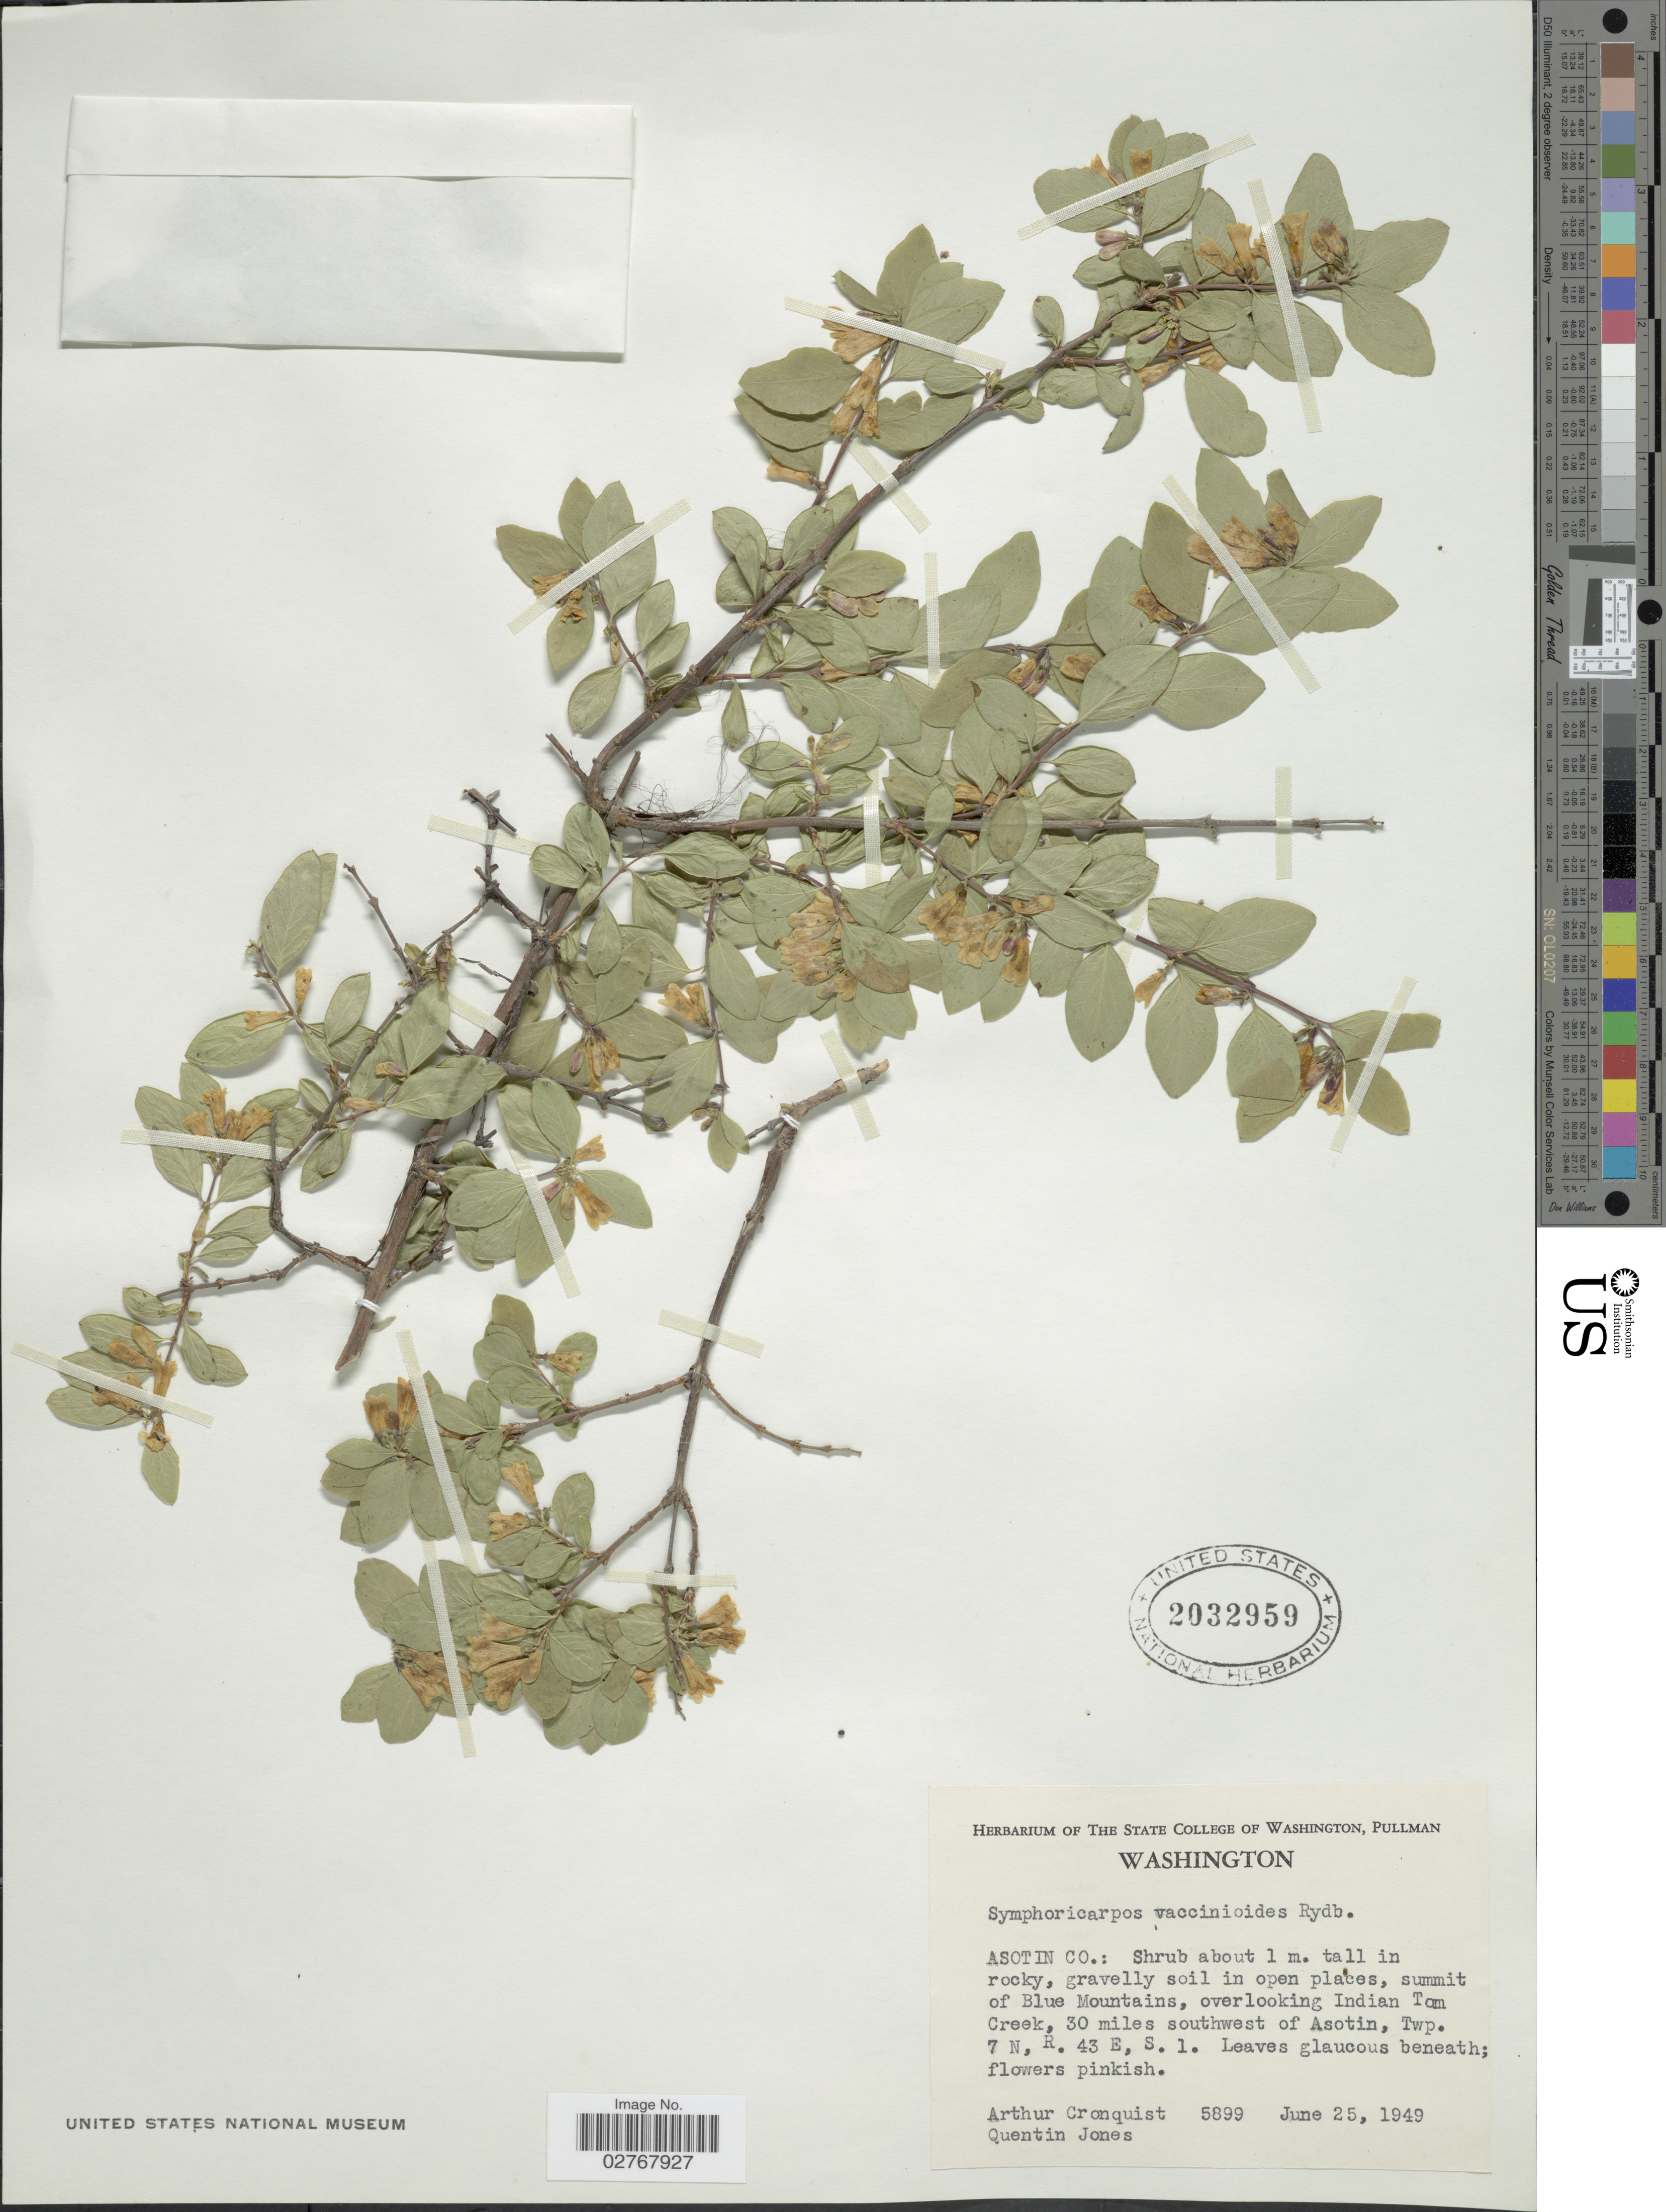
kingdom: Plantae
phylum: Tracheophyta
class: Magnoliopsida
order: Dipsacales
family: Caprifoliaceae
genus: Symphoricarpos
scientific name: Symphoricarpos vaccinioides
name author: Rydb.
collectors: A. J. Cronquist & Q. Jones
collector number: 5899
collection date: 1949-06-25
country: United States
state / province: Washington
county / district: Asotin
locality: Asotin Co.: summit of Blue Mountains, overlooking Indian Tom Creek, 30 miles southwest of Asotin, Twp. 7N, R43E, S1.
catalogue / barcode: US 2032959